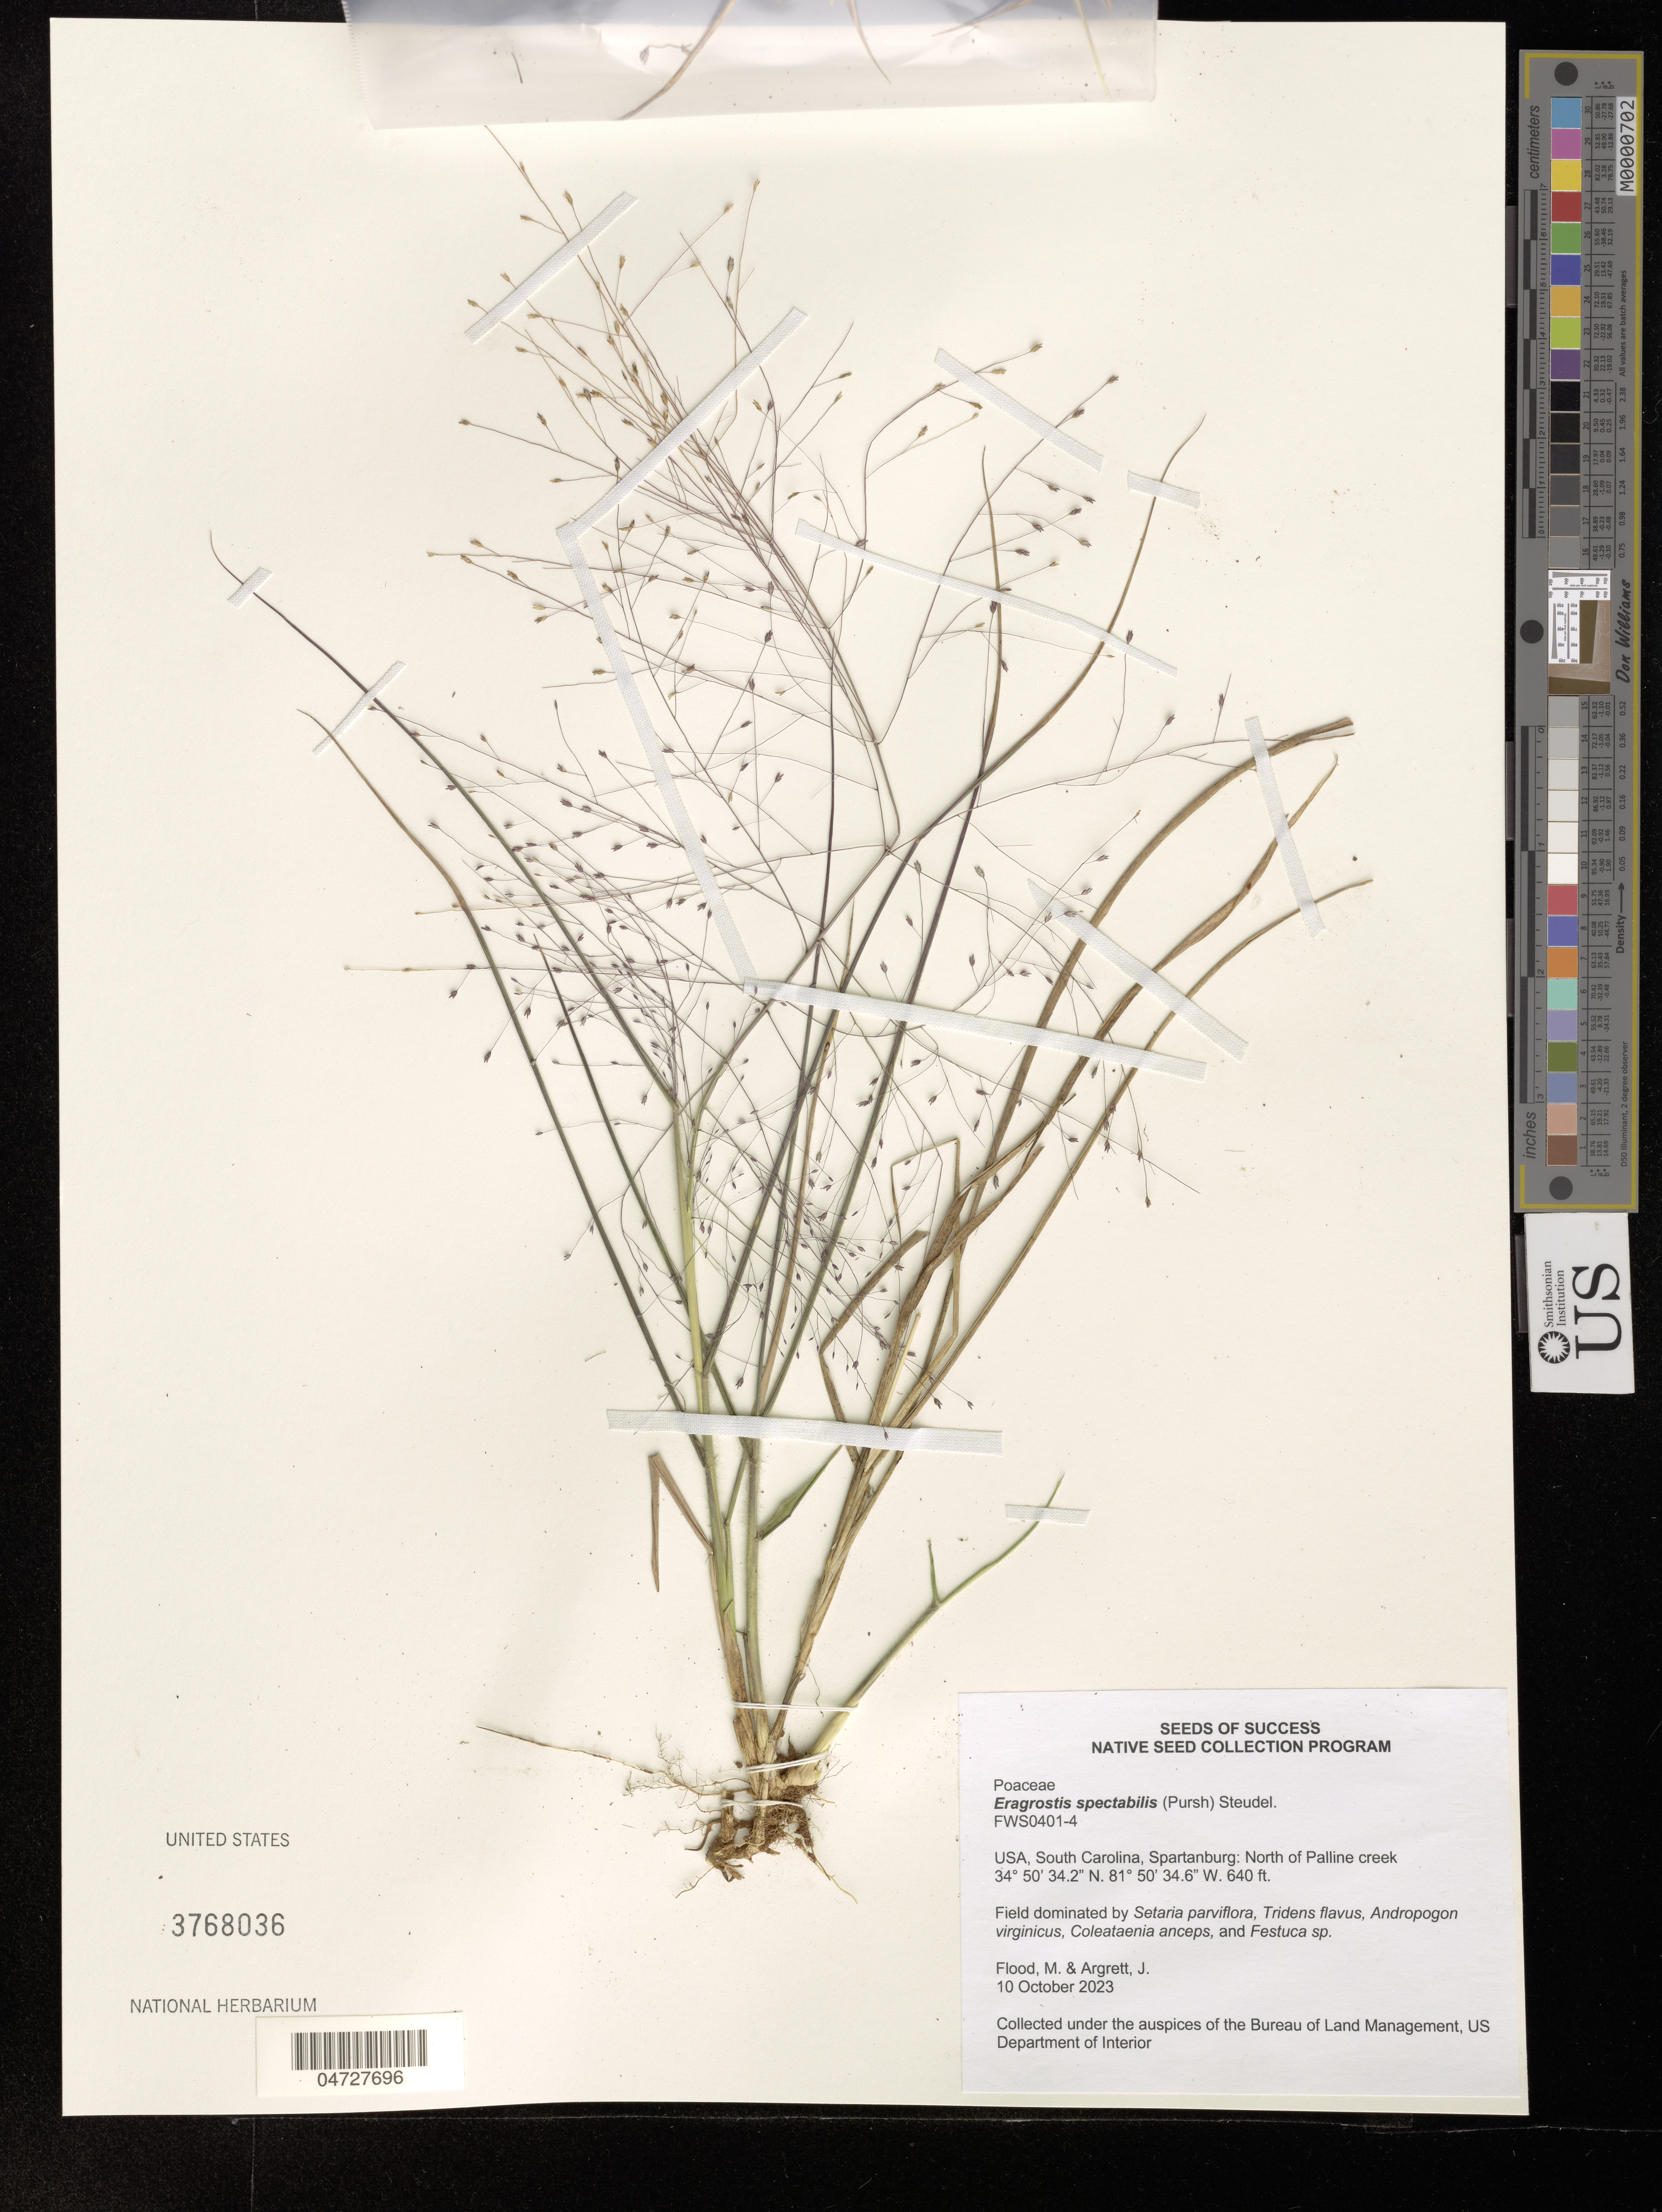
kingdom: Plantae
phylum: Tracheophyta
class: Liliopsida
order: Poales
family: Poaceae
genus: Eragrostis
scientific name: Eragrostis spectabilis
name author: (Pursh) Steud.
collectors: M. Flood & J. Argrett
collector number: FWS0401-4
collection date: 2023-10-10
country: United States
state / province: South Carolina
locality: South Carolina, Spartanburg: North of Palline creek.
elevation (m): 195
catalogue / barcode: US 3768036